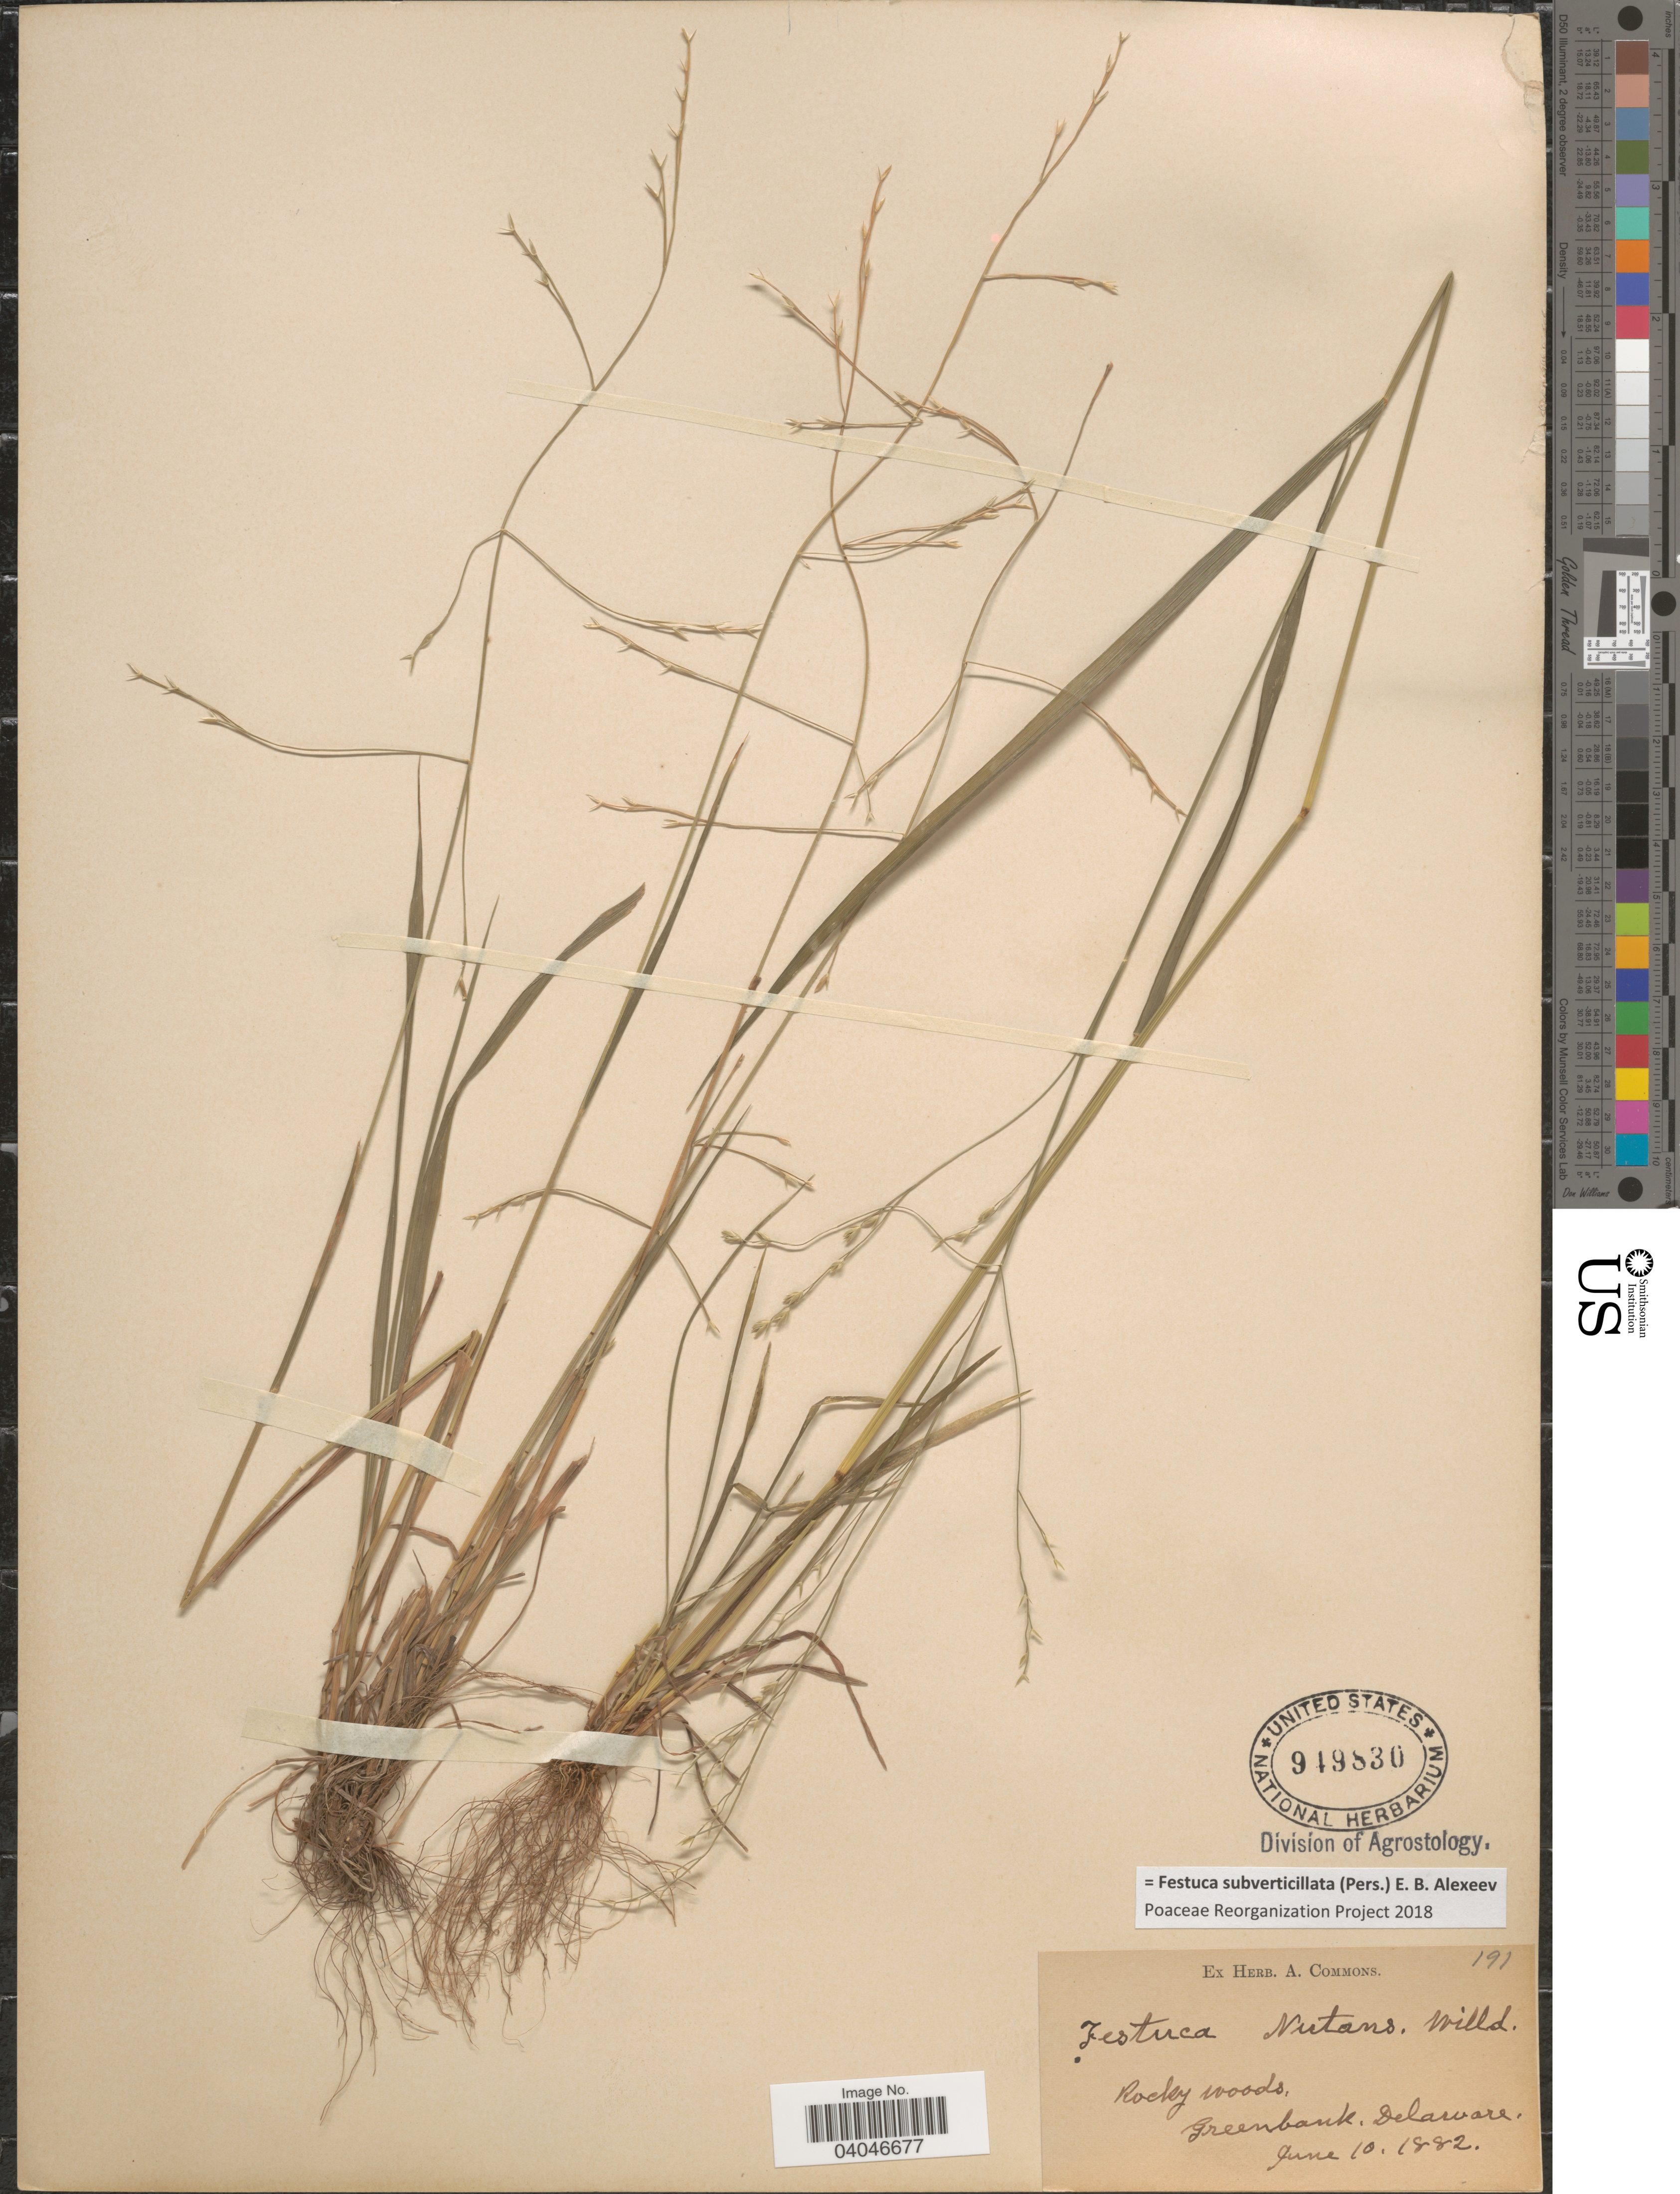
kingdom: Plantae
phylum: Tracheophyta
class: Liliopsida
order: Poales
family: Poaceae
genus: Festuca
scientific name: Festuca subverticillata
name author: (Pers.) E.B. Alexeev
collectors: ex herb. A. Commons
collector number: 191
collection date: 1882-06-10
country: United States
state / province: Delaware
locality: Greenbank.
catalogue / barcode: US 949830